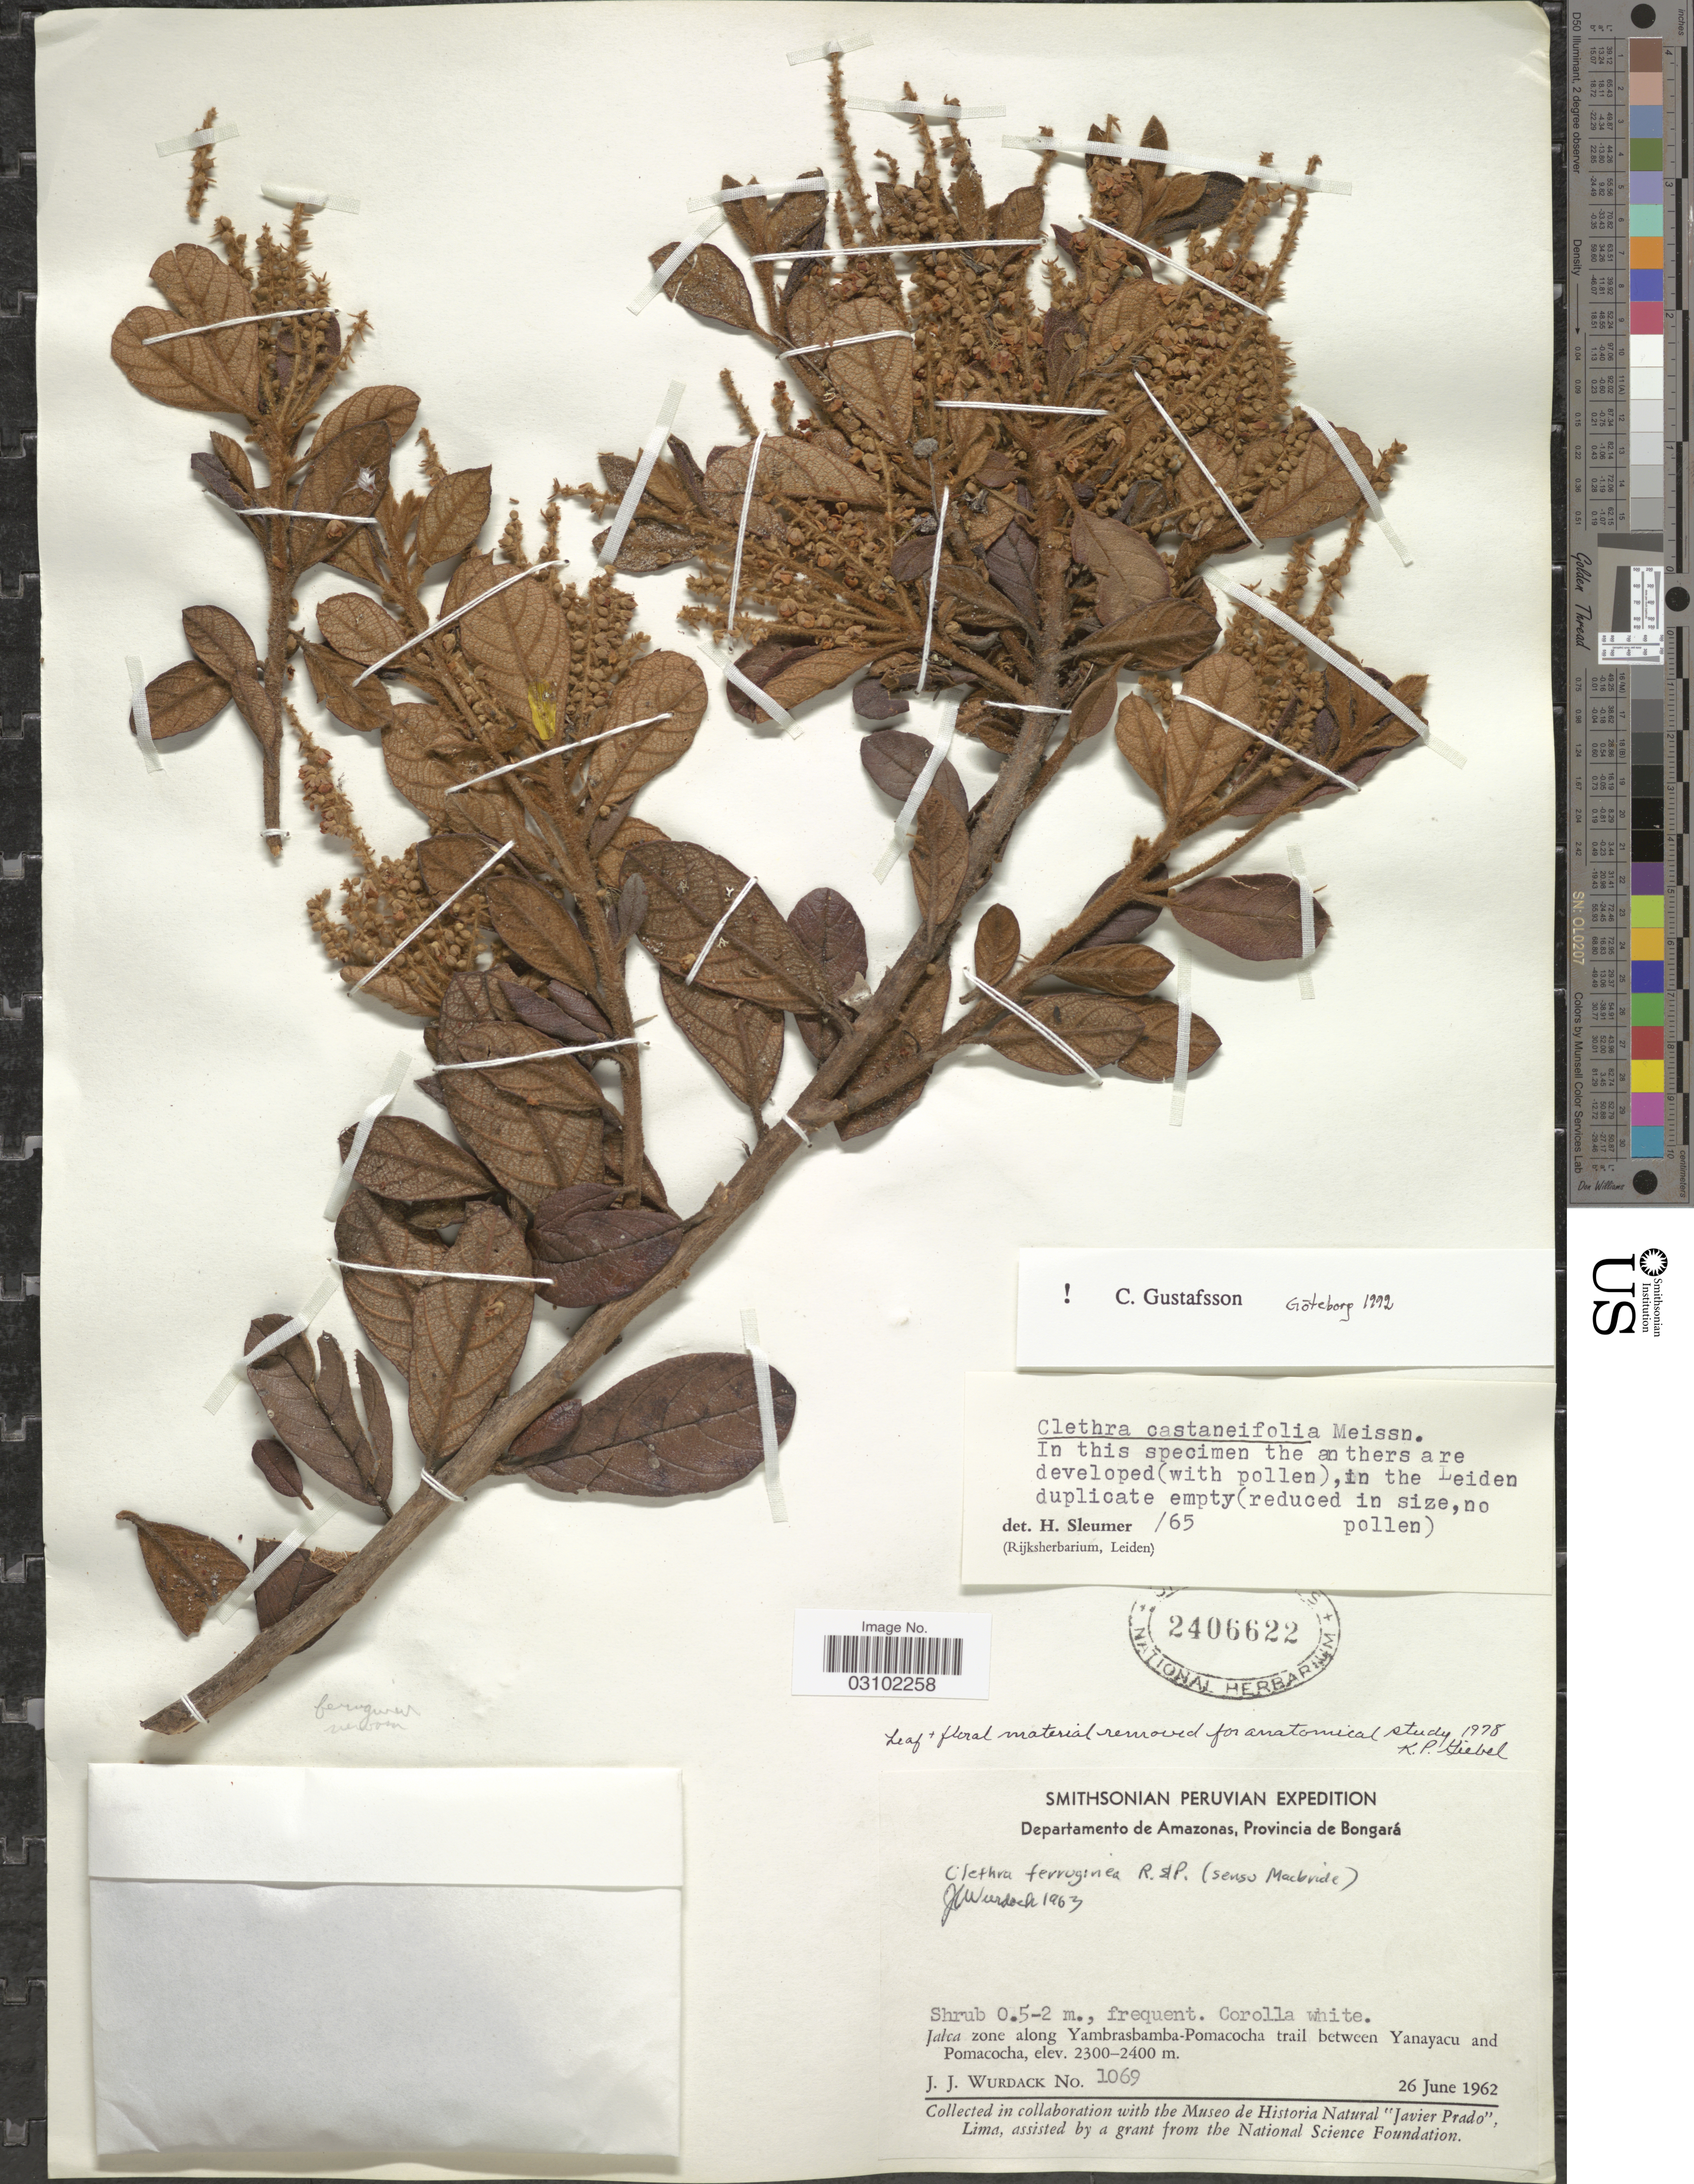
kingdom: Plantae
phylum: Tracheophyta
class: Magnoliopsida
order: Ericales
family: Clethraceae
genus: Clethra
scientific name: Clethra castaneifolia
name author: Meisn.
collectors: J. J. Wurdack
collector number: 1069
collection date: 1962-06-26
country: Peru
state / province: Amazonas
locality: Departamento de Amazonas, Provincia de Bongará, Jalca zone along Yambrasbamba-Pomacocha trail between Yanayacu and Pomacocha.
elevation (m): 2300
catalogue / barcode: US 2406622